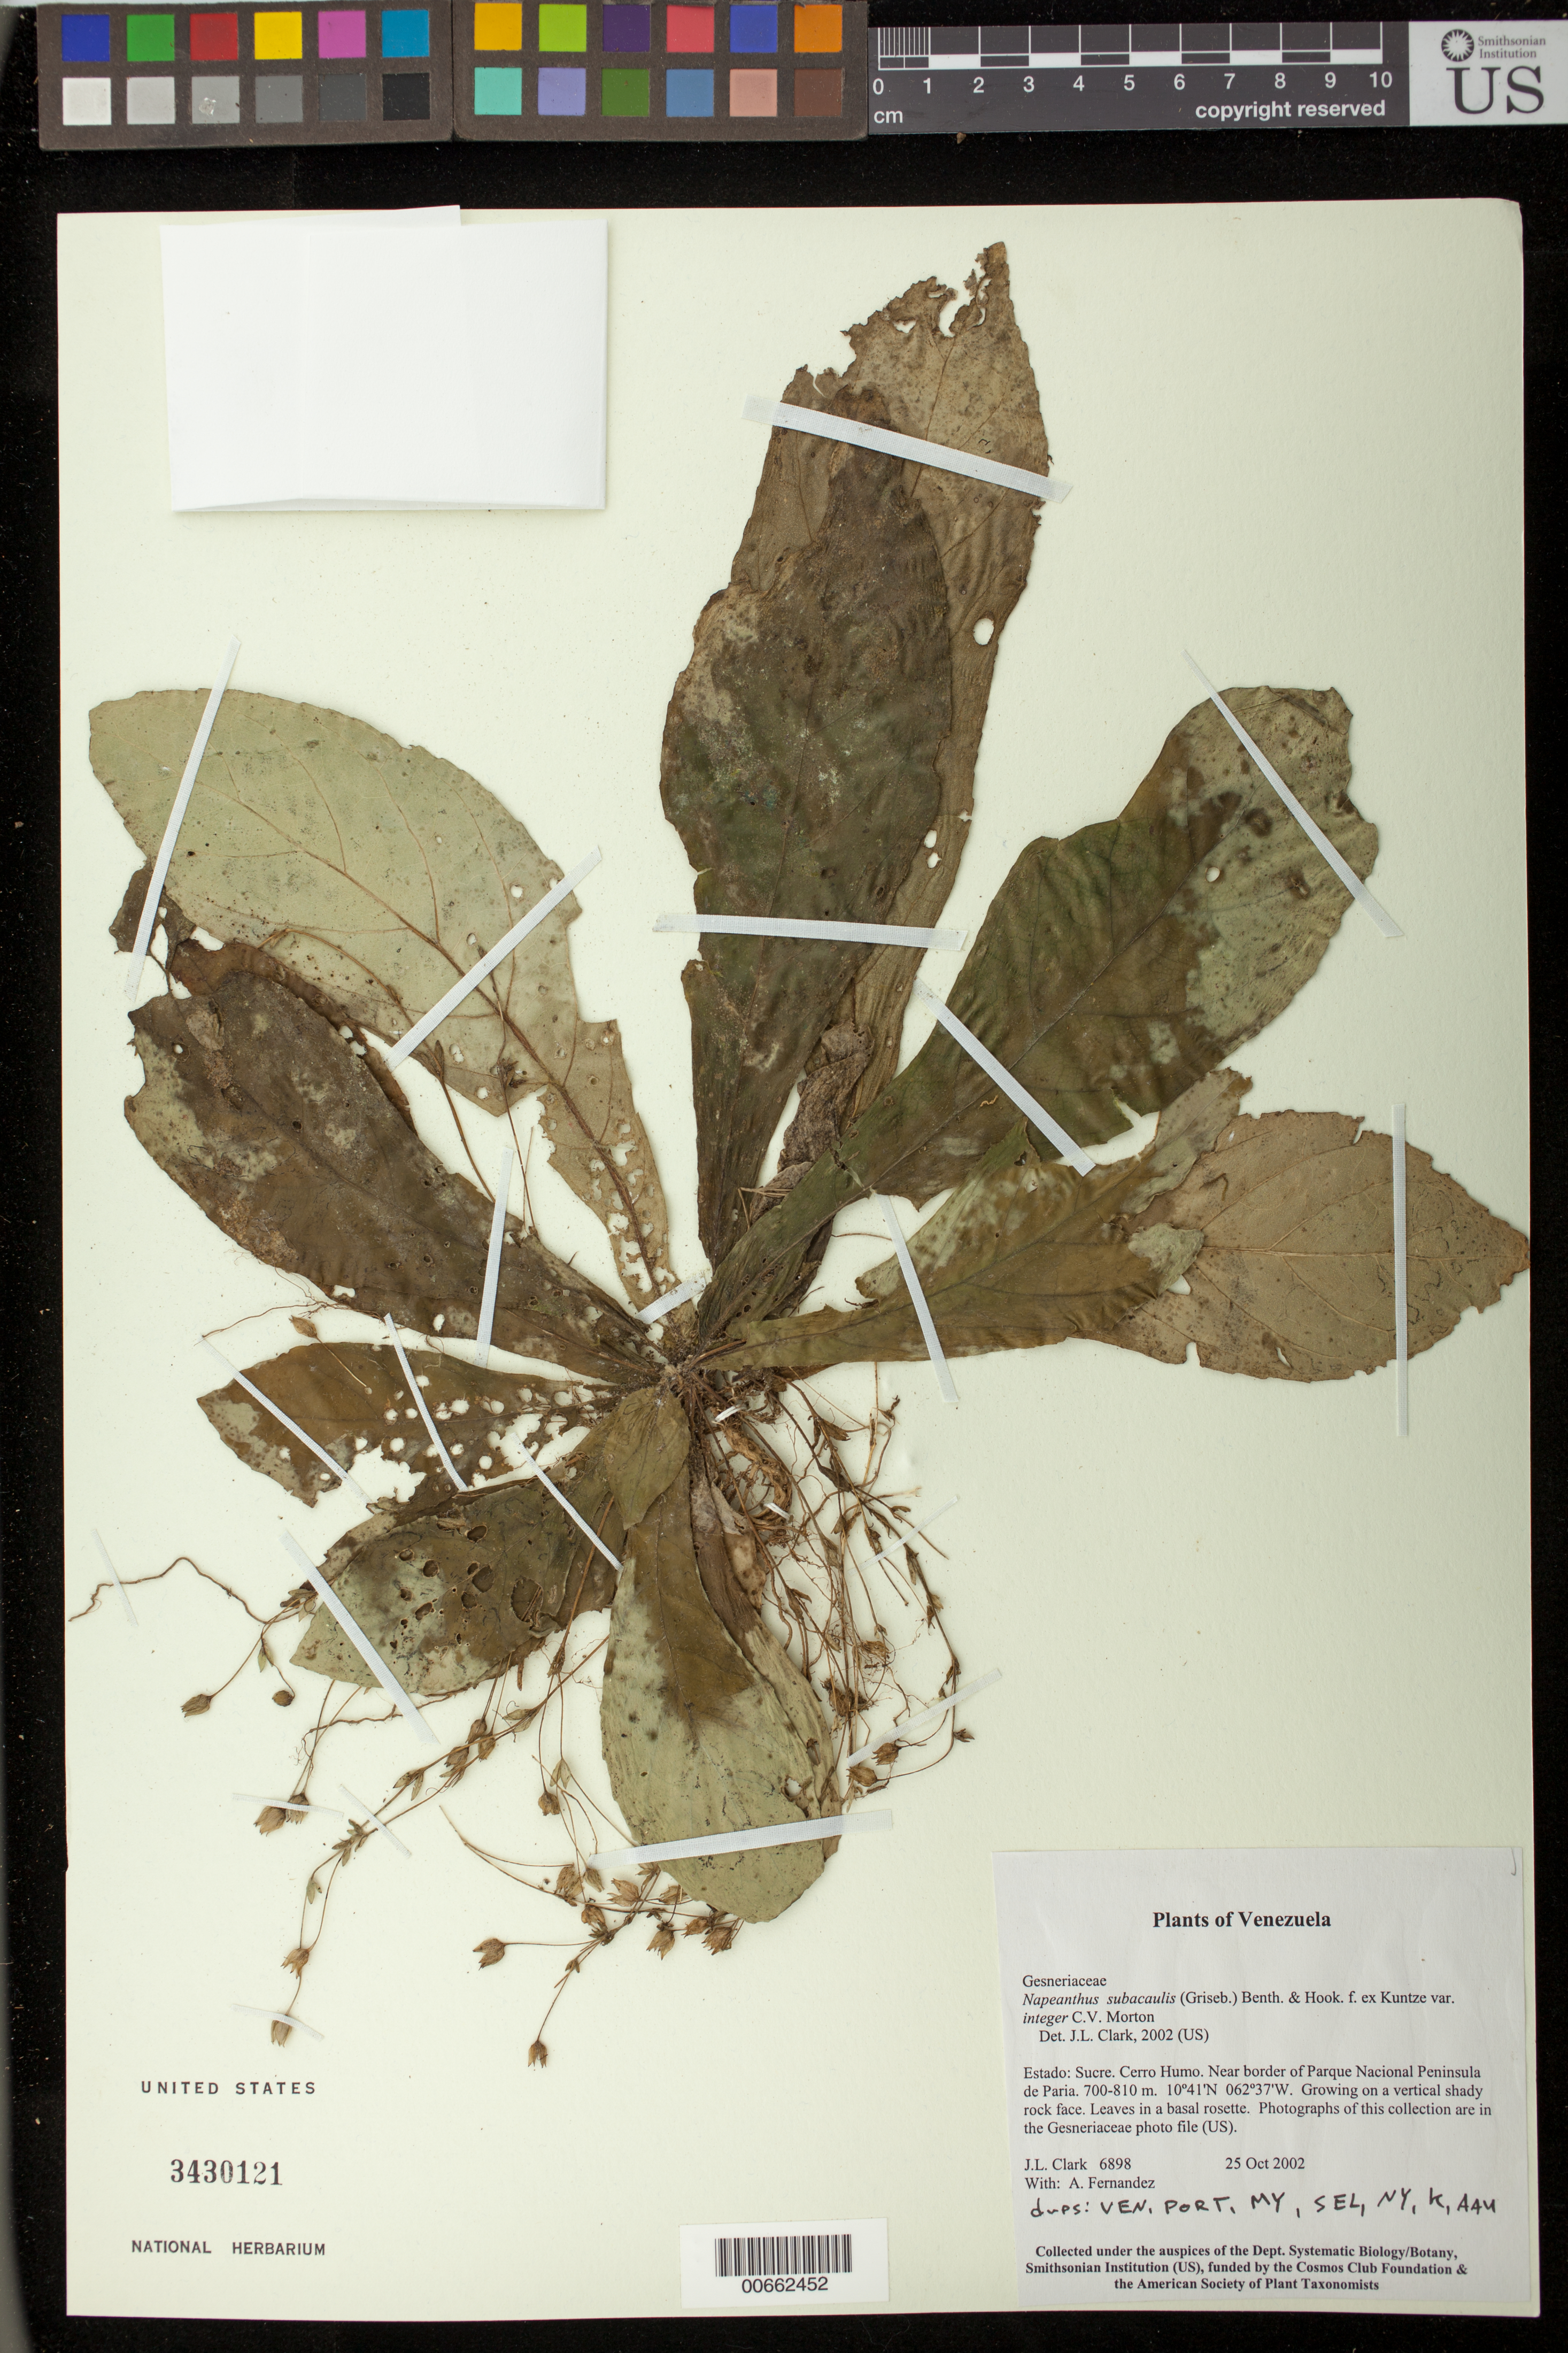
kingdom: Plantae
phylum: Tracheophyta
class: Magnoliopsida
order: Lamiales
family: Gesneriaceae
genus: Napeanthus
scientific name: Napeanthus subacaulis var. integer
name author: C.V. Morton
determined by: Clark, J. L., (SEL), The Marie Selby Botanical Garden (UNITED STATES)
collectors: J. L. Clark & A. Fernandez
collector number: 6898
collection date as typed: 25 Oct 2002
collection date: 2002-10-25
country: Venezuela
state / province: Sucre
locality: Cerro Humo. Near border of Parque Nacional Peninsula de Paria.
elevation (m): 700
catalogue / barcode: US 3430121